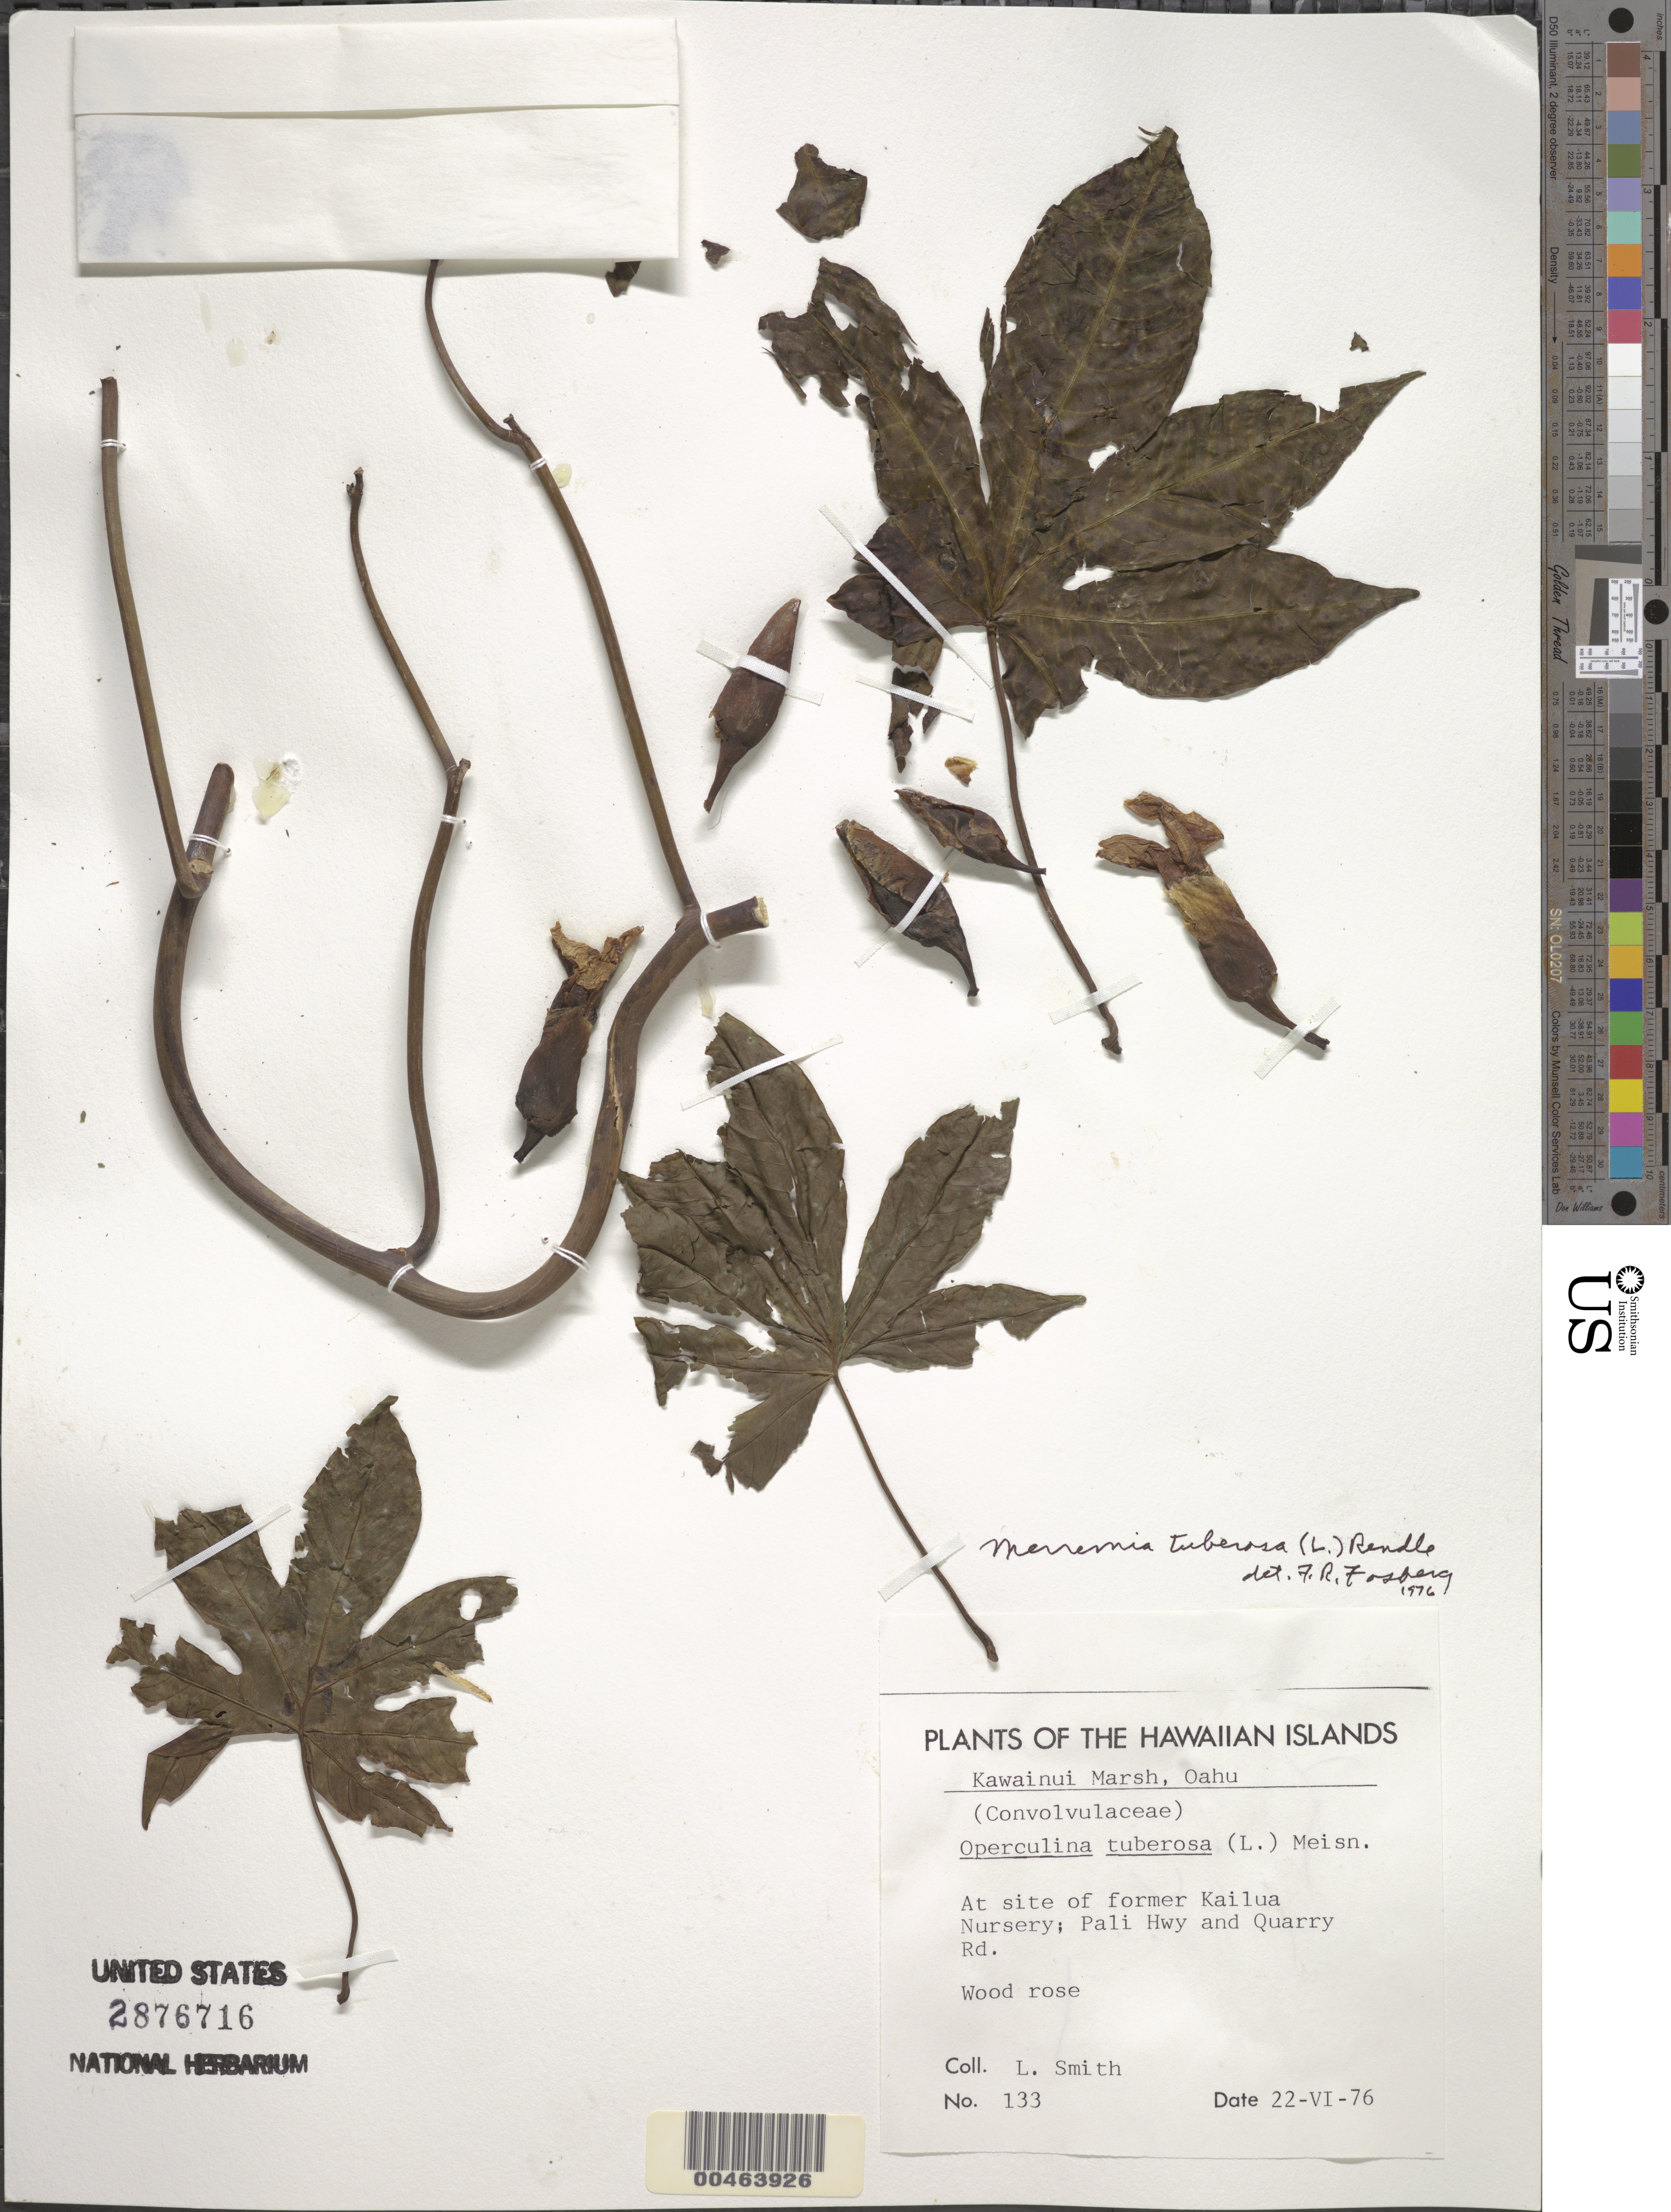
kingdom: Plantae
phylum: Tracheophyta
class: Magnoliopsida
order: Solanales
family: Convolvulaceae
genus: Distimake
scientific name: Distimake tuberosus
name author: (L.) A. R. Simões & Staples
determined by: Wagner, W. L., (BOT), Smithsonian Institution - National Museum of Natural History (UNITED STATES)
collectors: L. Smith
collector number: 133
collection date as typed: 22 Jun 1976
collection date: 1976-06-22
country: United States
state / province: Hawaii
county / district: Honolulu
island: Oahu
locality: Kawainui Marsh: At site of former Kailua Nursery; Pali Hwy and Quarry Rd.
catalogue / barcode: US 2876716